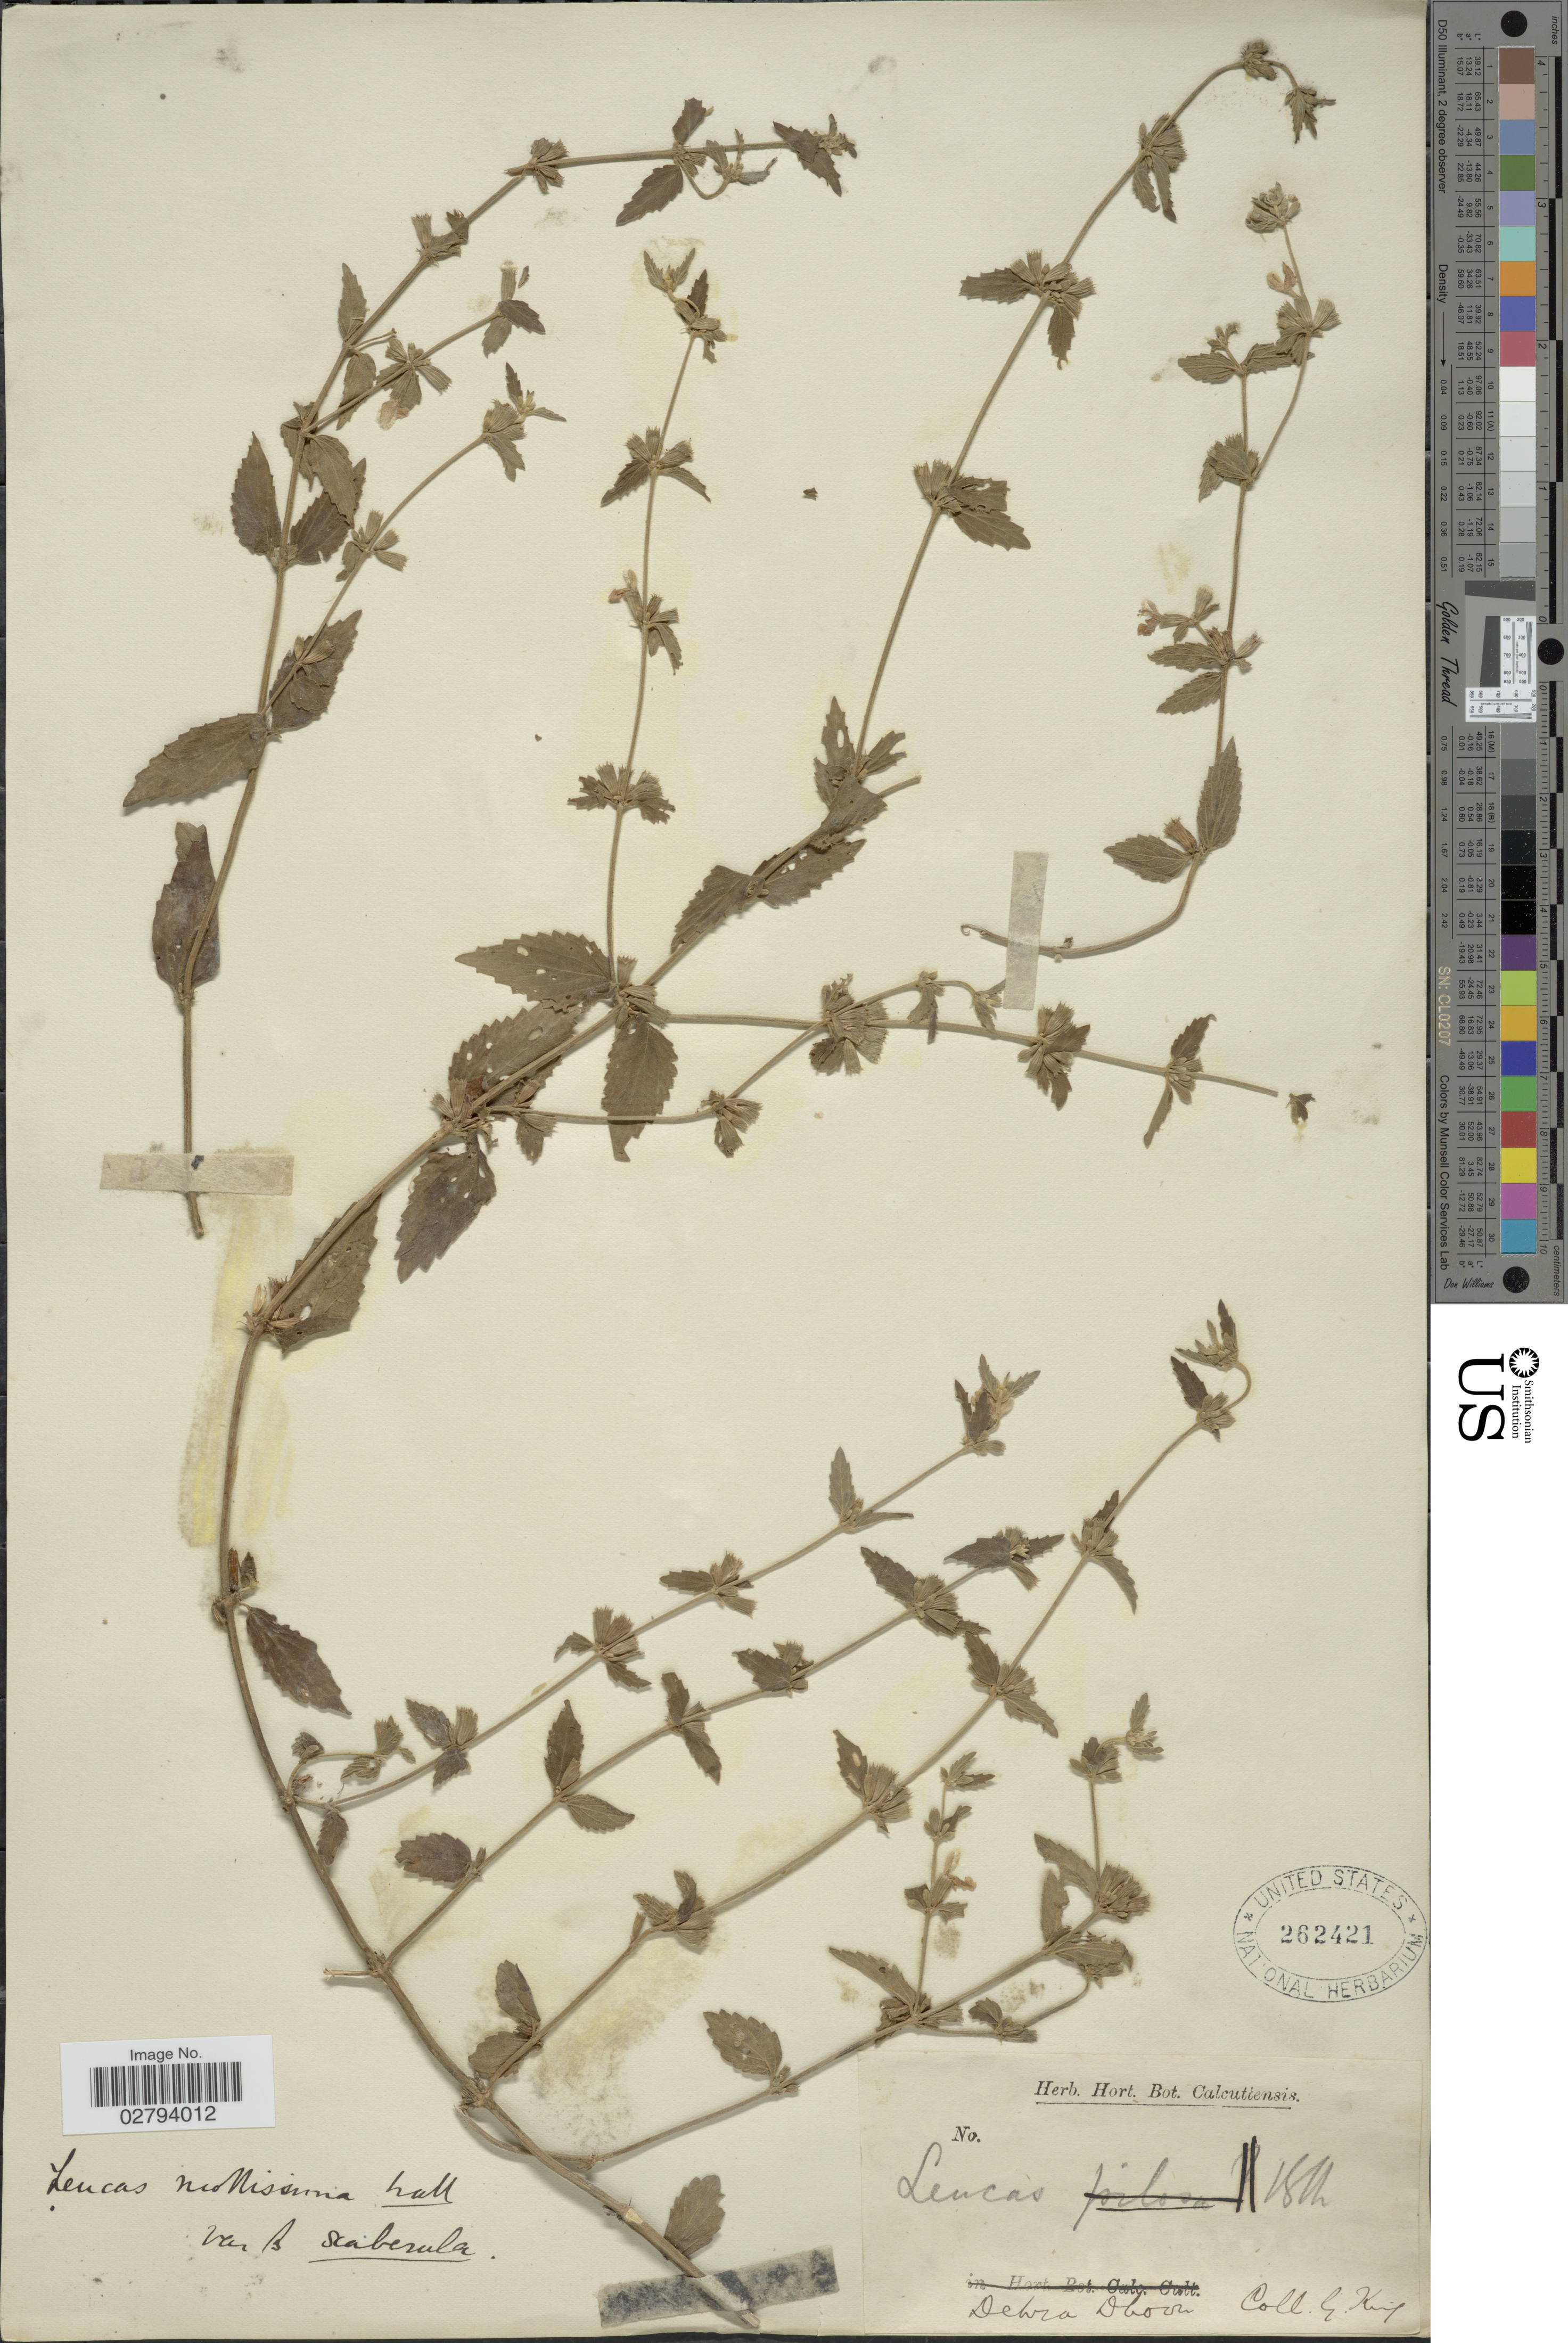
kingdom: Plantae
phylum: Tracheophyta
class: Magnoliopsida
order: Lamiales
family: Lamiaceae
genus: Leucas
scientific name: Leucas mollissima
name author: Gürke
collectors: G. King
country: India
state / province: Uttarakhand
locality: Dehra Dhoon.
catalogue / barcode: US 262421